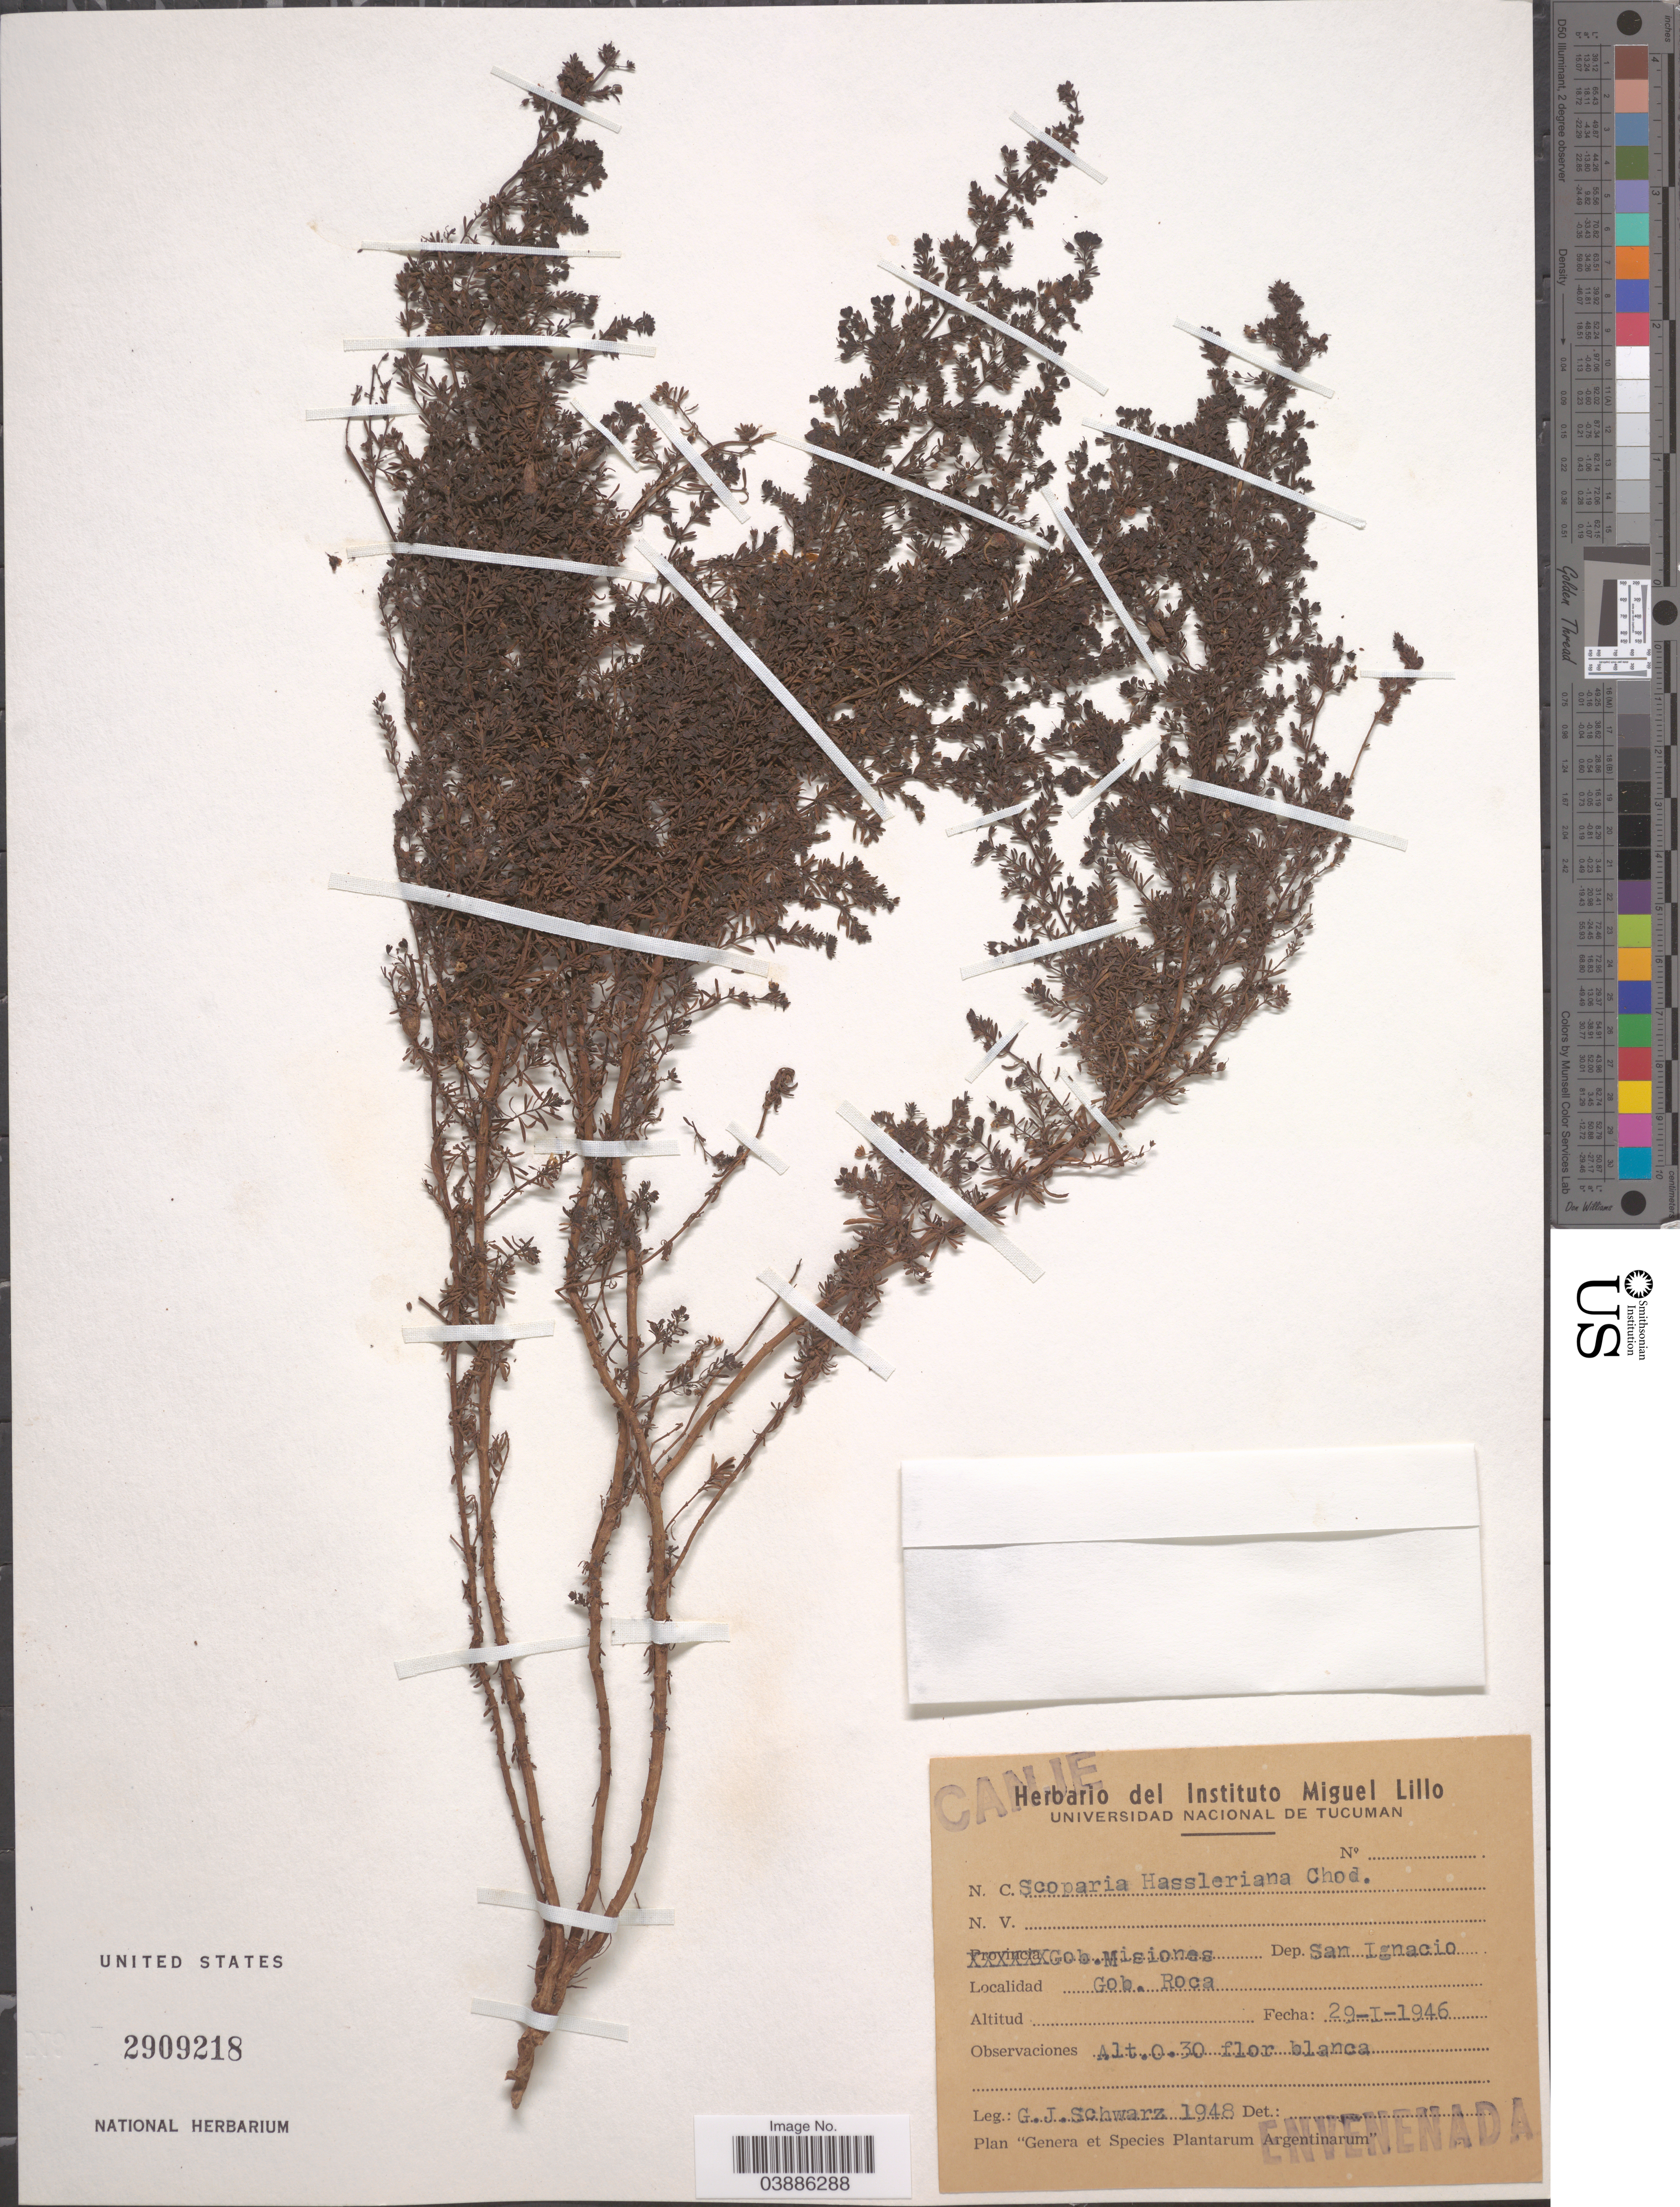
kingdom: Plantae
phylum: Tracheophyta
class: Magnoliopsida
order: Lamiales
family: Plantaginaceae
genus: Scoparia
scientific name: Scoparia hassleriana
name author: Chodat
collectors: G. J. Schwarz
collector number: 1948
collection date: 1946-01-29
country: Argentina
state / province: Misiones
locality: Gob. Misiones. Dep San Ignacio. Gob. Roca.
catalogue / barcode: US 2909218